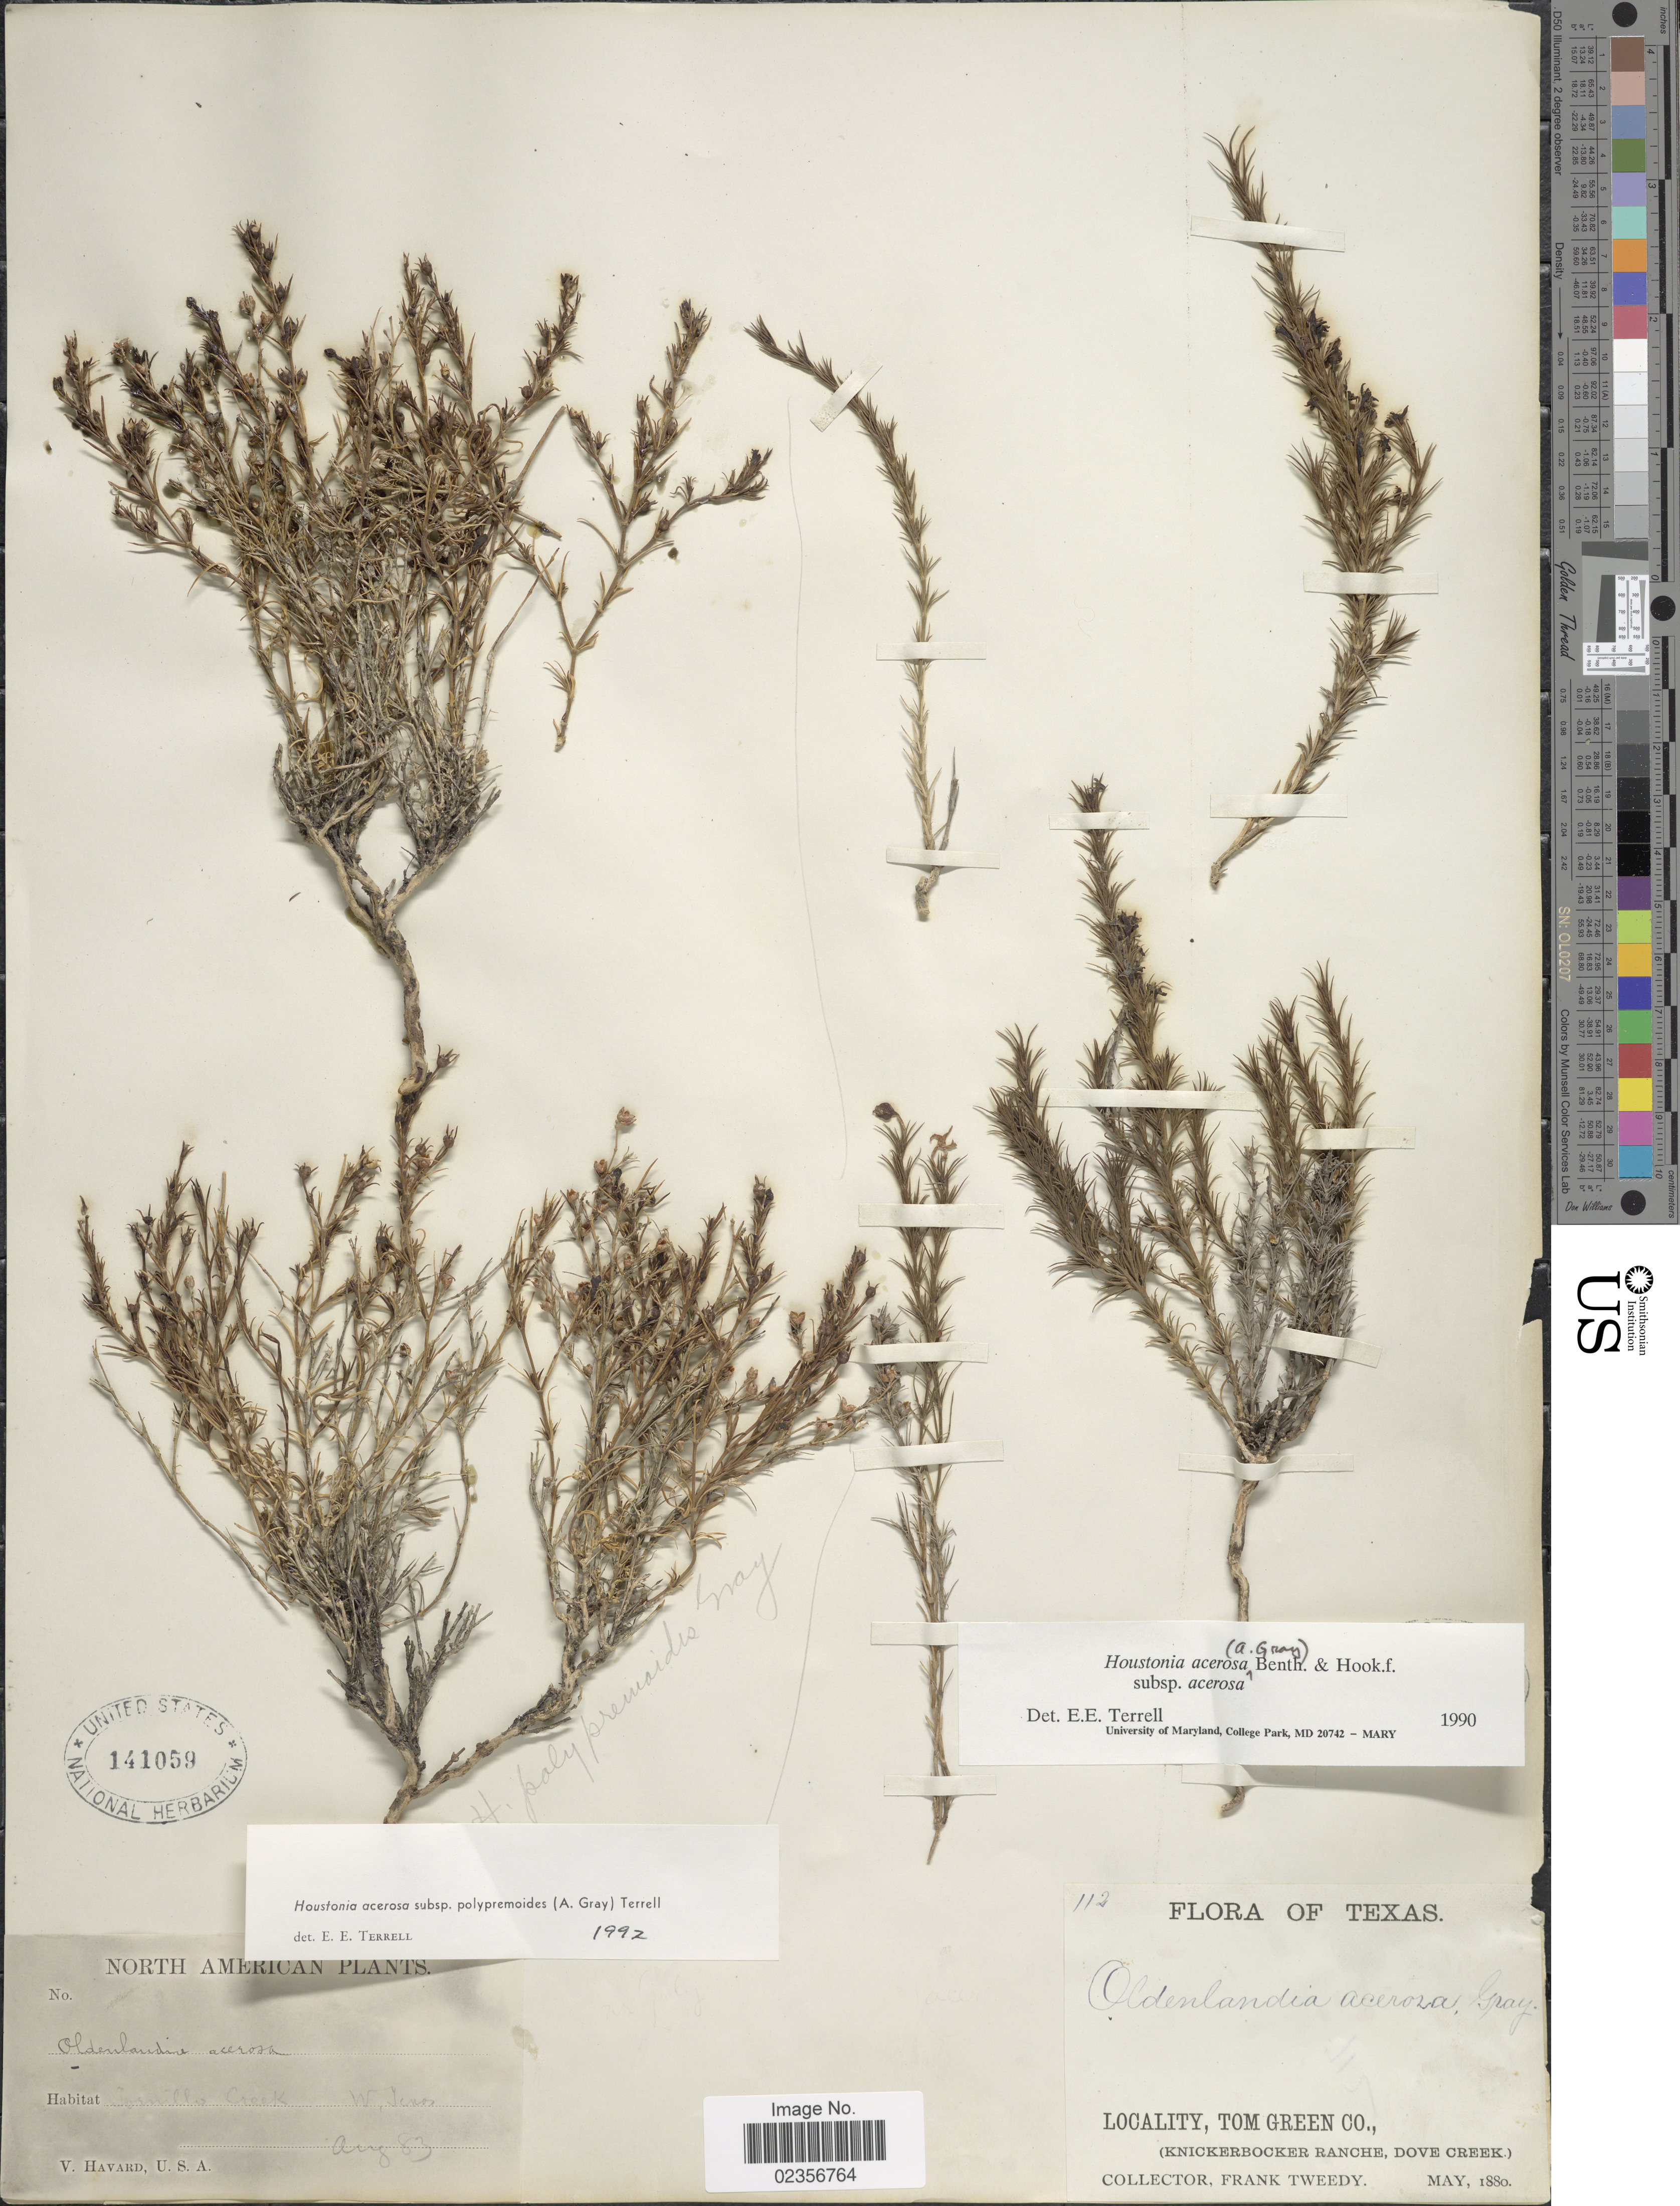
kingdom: Plantae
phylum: Tracheophyta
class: Magnoliopsida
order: Gentianales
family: Rubiaceae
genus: Houstonia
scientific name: Houstonia acerosa var. acerosa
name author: (A. Gray) Benth. & Hook. f.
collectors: F. Tweedy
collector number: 112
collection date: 1880-05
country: United States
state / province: Texas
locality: Tom Green Co. (Knickerbocker Ranche, Dove Creek)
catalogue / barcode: US 141059